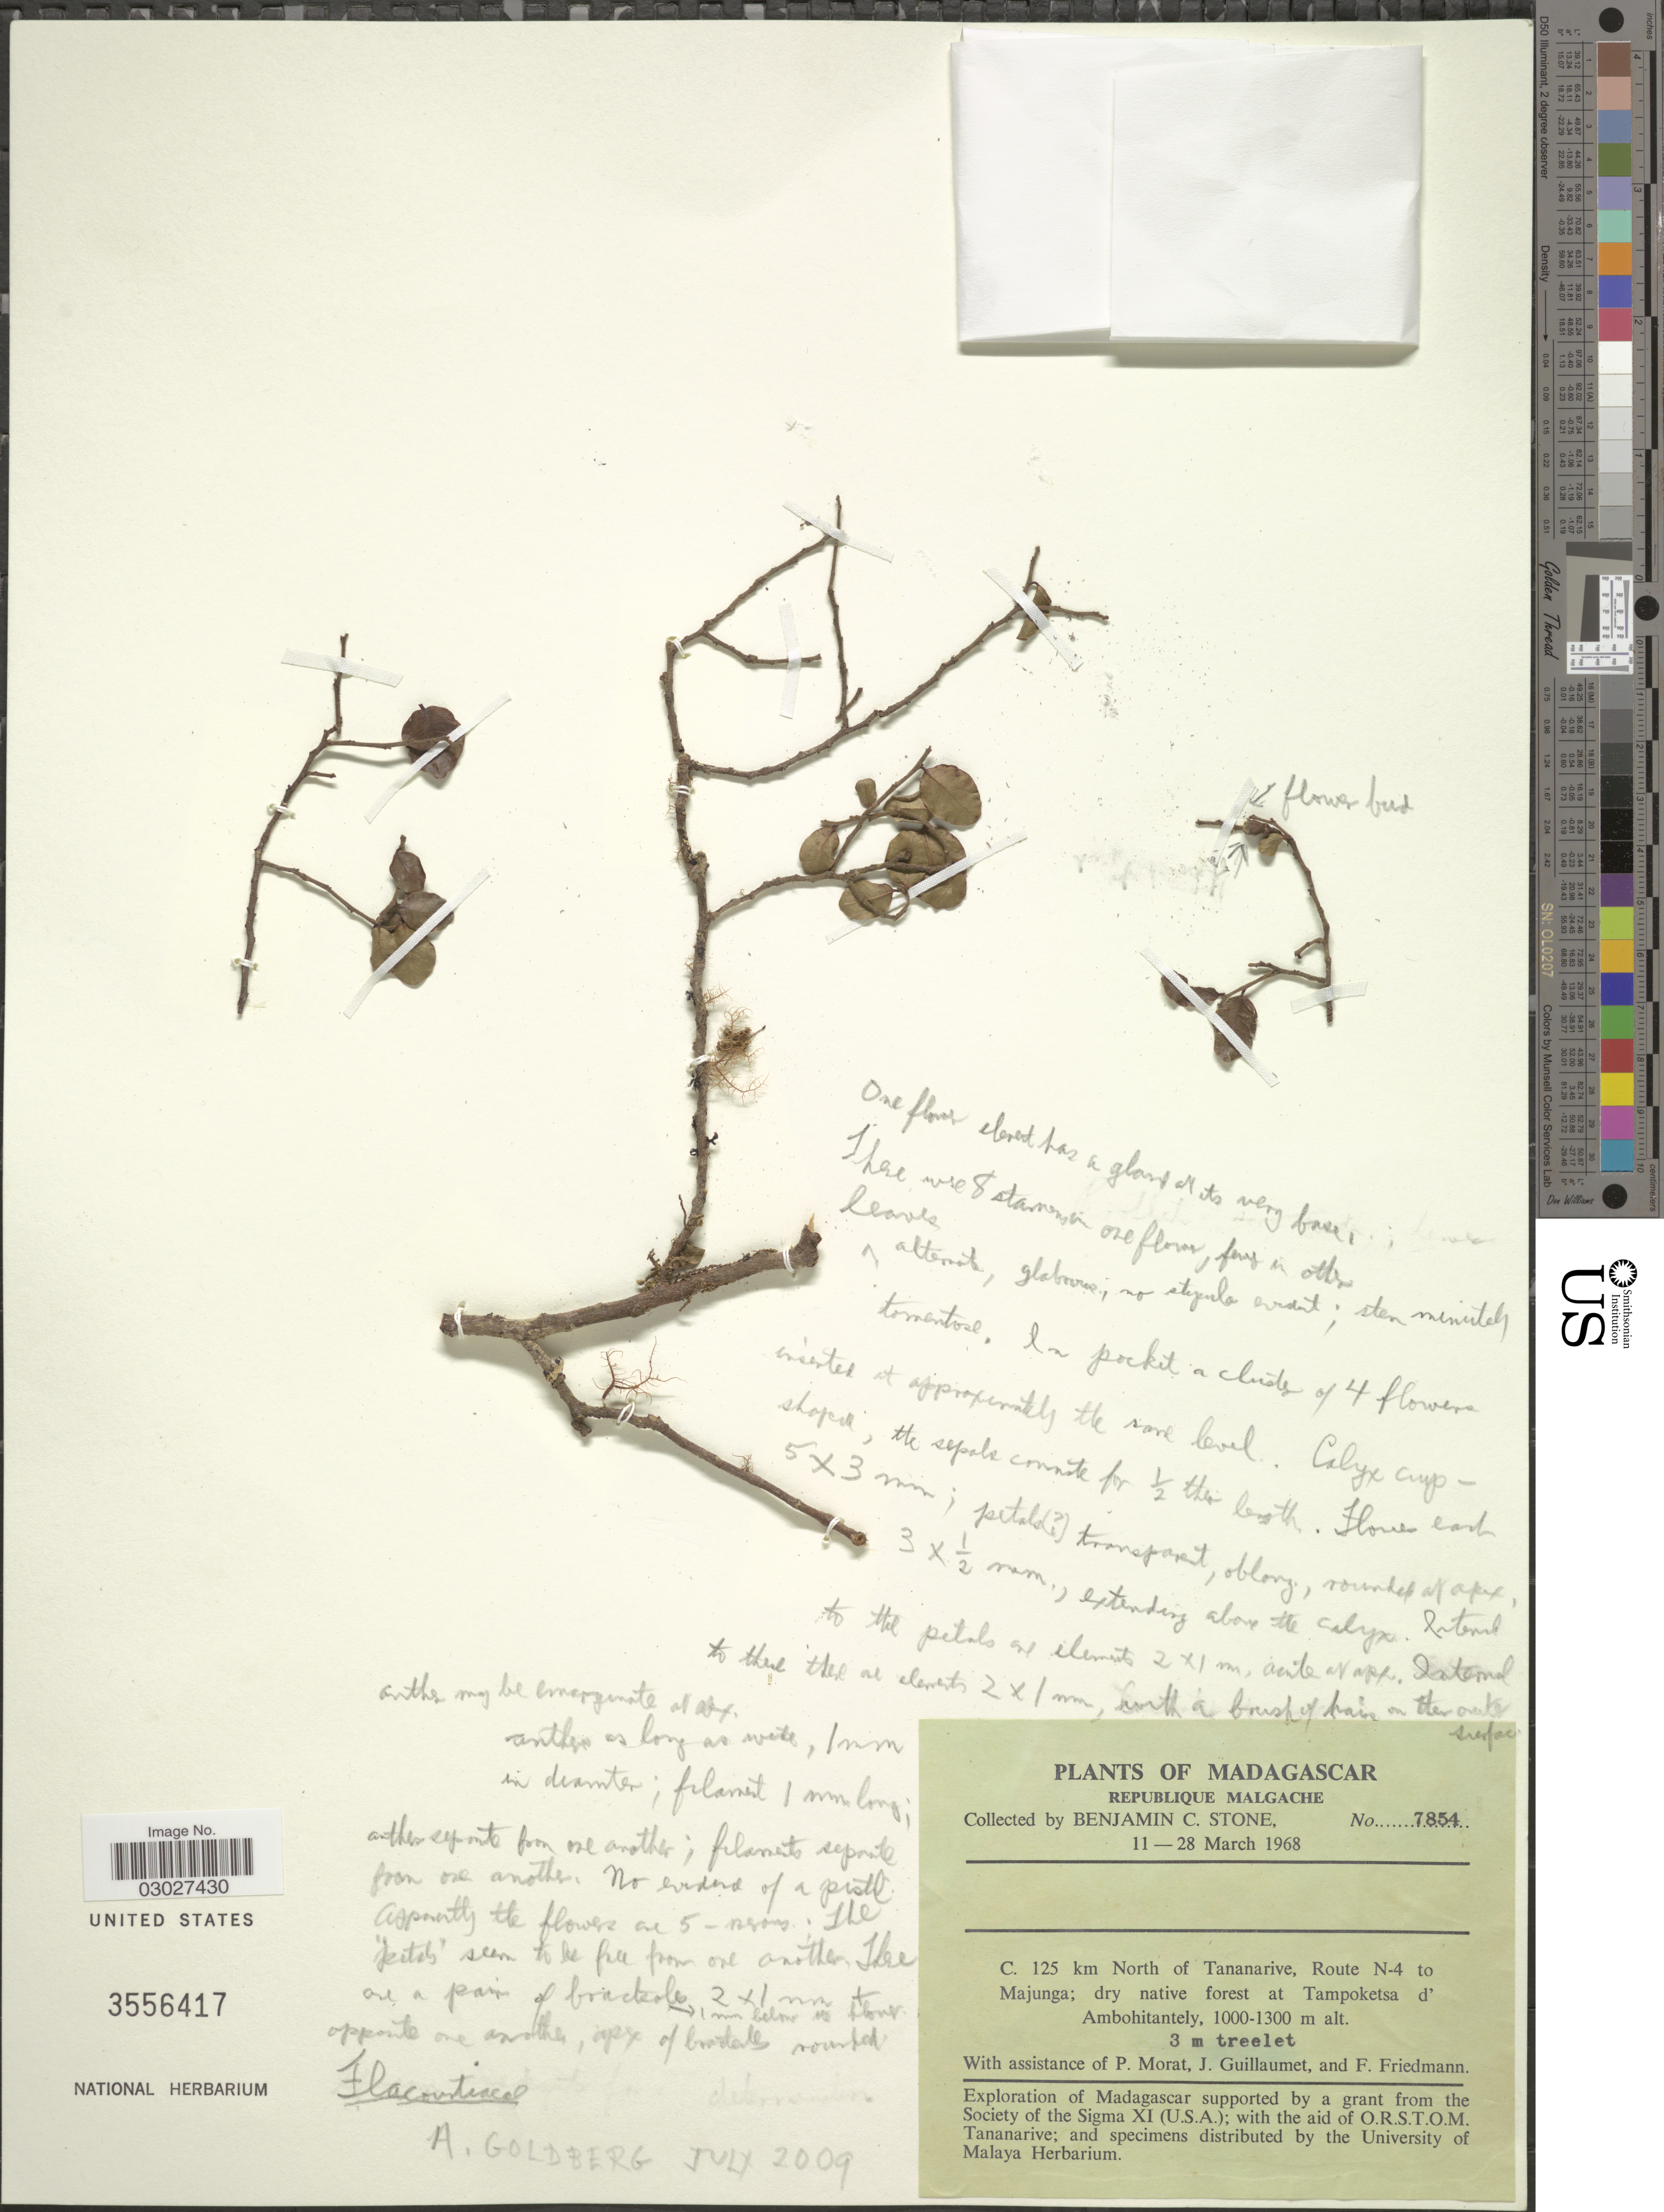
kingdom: Plantae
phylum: Tracheophyta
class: Magnoliopsida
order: Malpighiales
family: Salicaceae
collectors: B. C. Stone, P. Morat, J. Guillaumet & F. Friedmann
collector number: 7854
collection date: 1968-03-11/1968-03-28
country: Madagascar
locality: Republique Malgache. C. 125 km North of Tananarive, Route N-4 to Majunga; dry native forest at Tampoketsa d'Ambohitantely.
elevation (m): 1000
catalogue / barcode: US 3556417